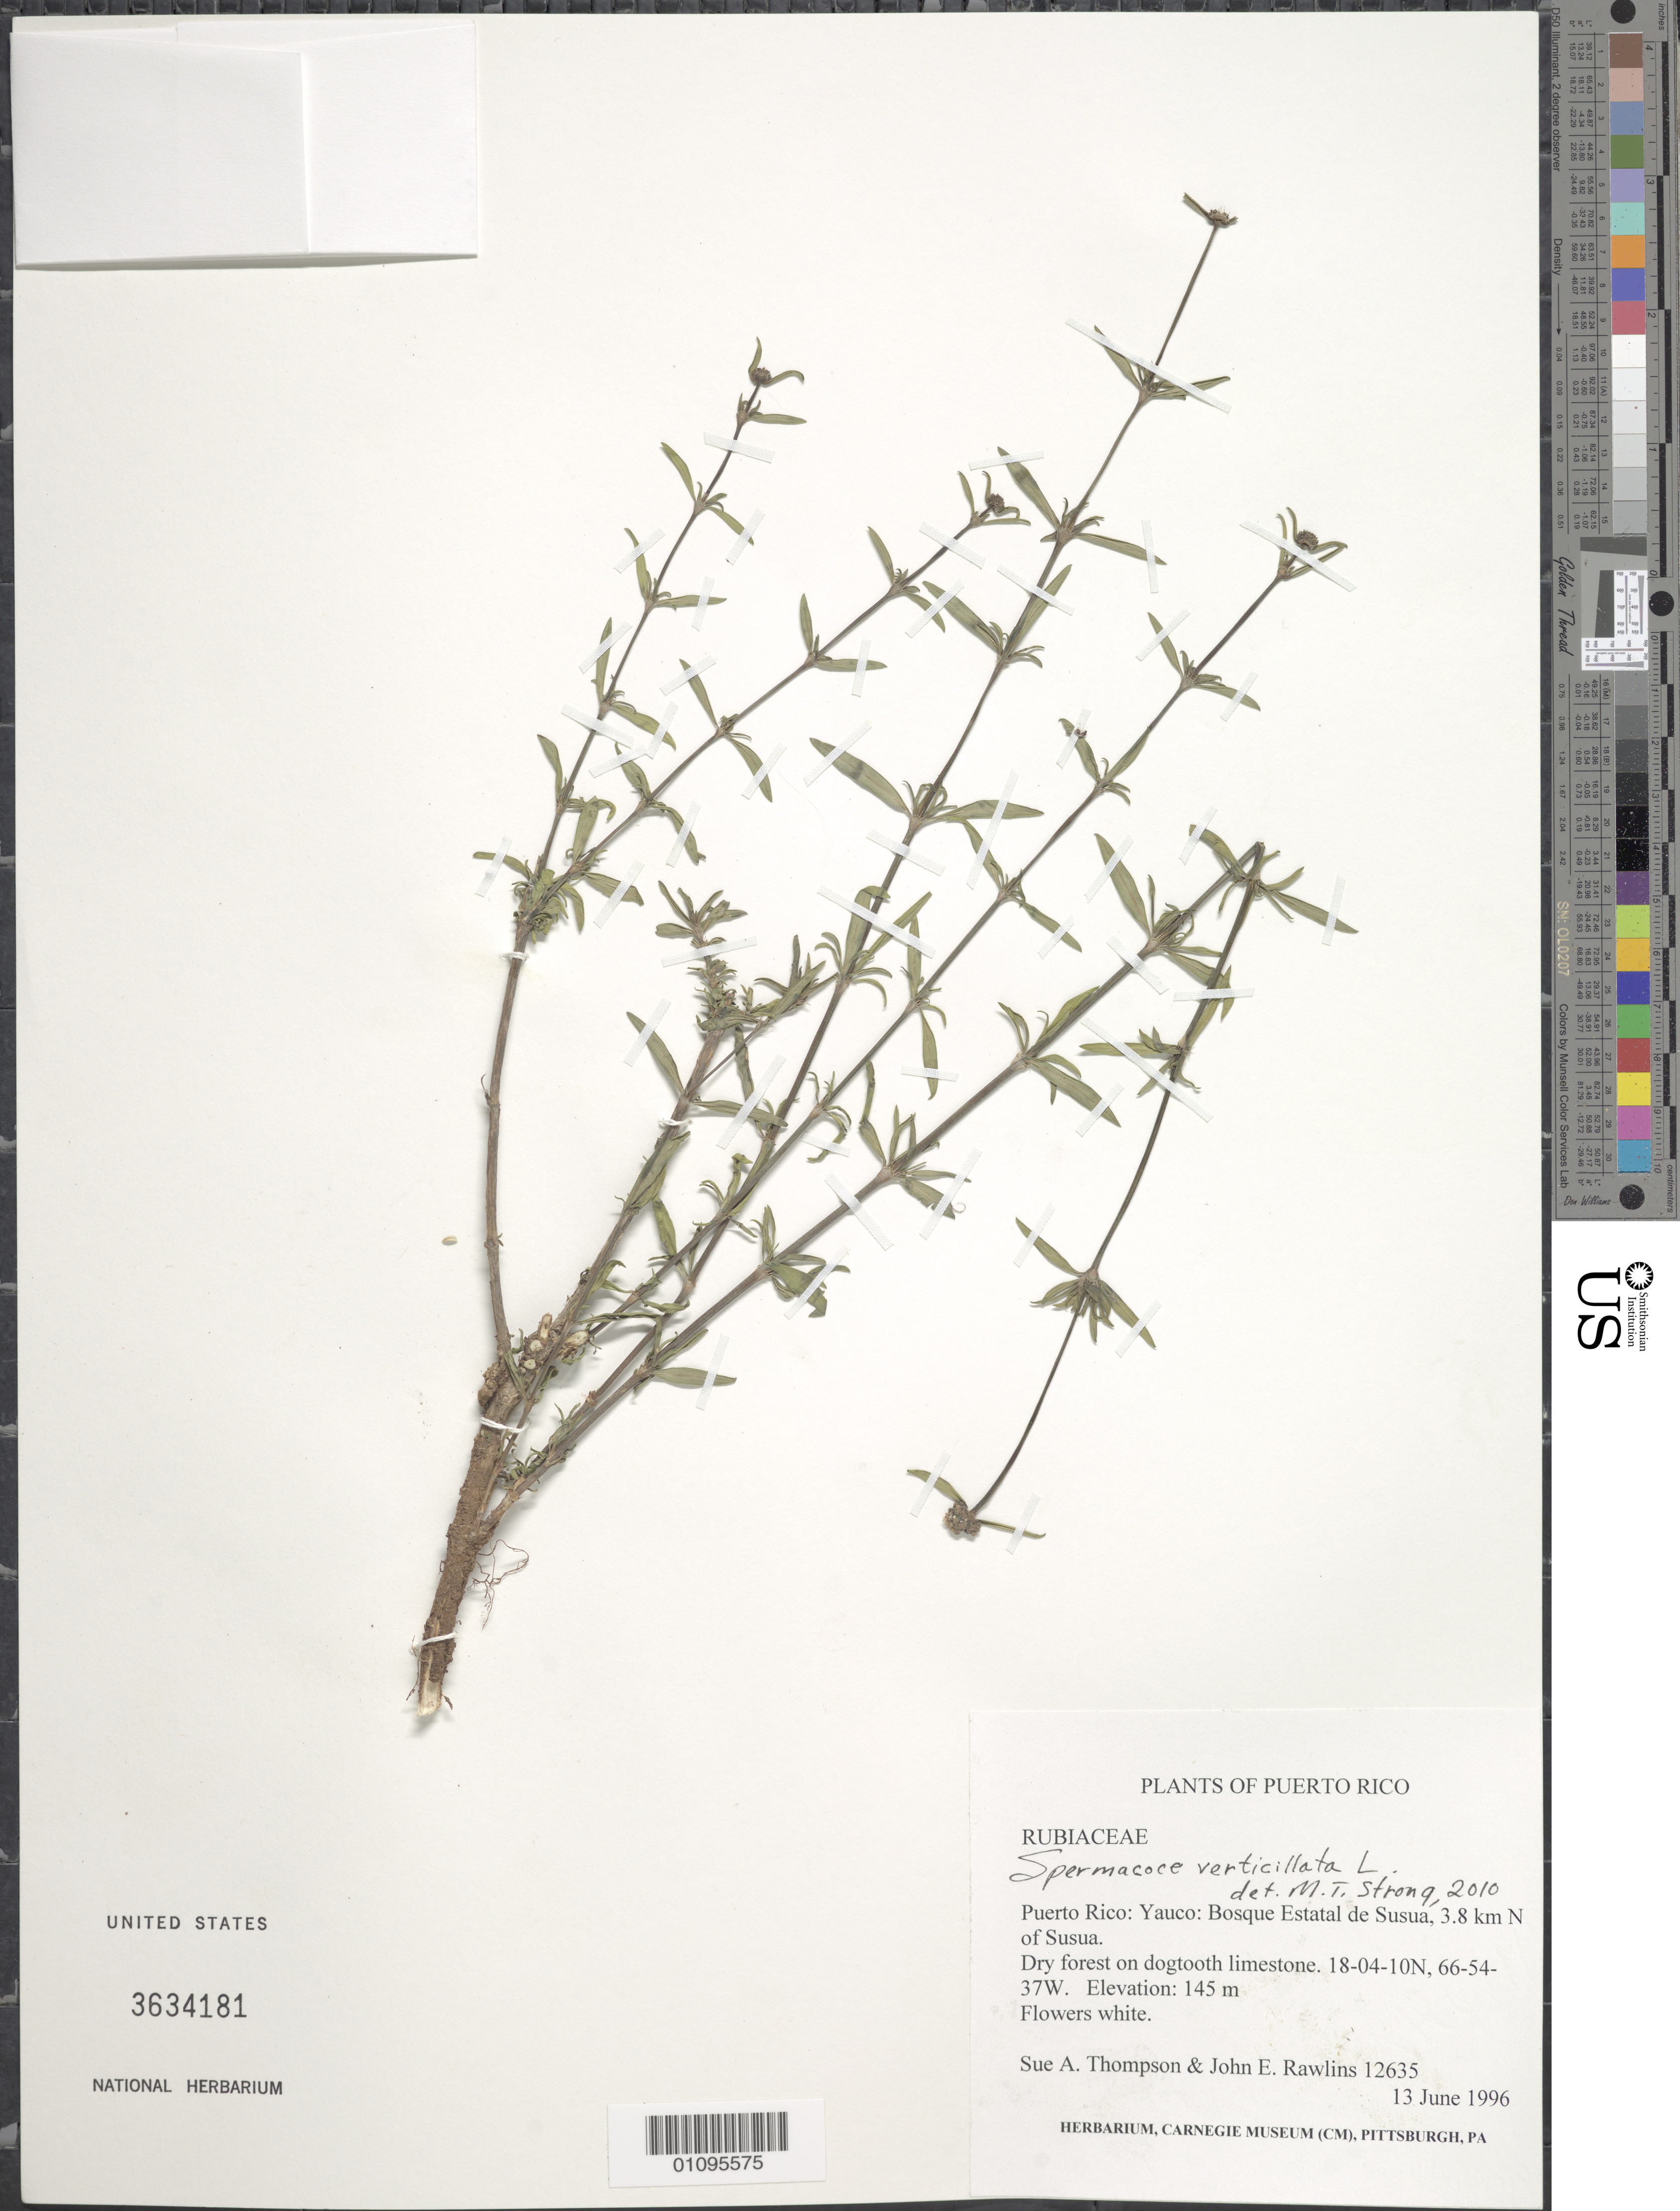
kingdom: Plantae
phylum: Tracheophyta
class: Magnoliopsida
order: Gentianales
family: Rubiaceae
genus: Spermacoce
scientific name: Spermacoce verticillata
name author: L.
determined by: Strong, M. T., (US), Smithsonian Institution - National Museum of Natural History (UNITED STATES)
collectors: S. A. Thompson & J. Rawlins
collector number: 12635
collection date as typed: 13 Jun 1996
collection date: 1996-06-13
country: Puerto Rico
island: Puerto Rico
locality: Yauco: Bosque Estatal de Susua, 3.8 km N of Susua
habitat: Dry forest on dogtooth limestone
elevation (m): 145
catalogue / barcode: US 3634181